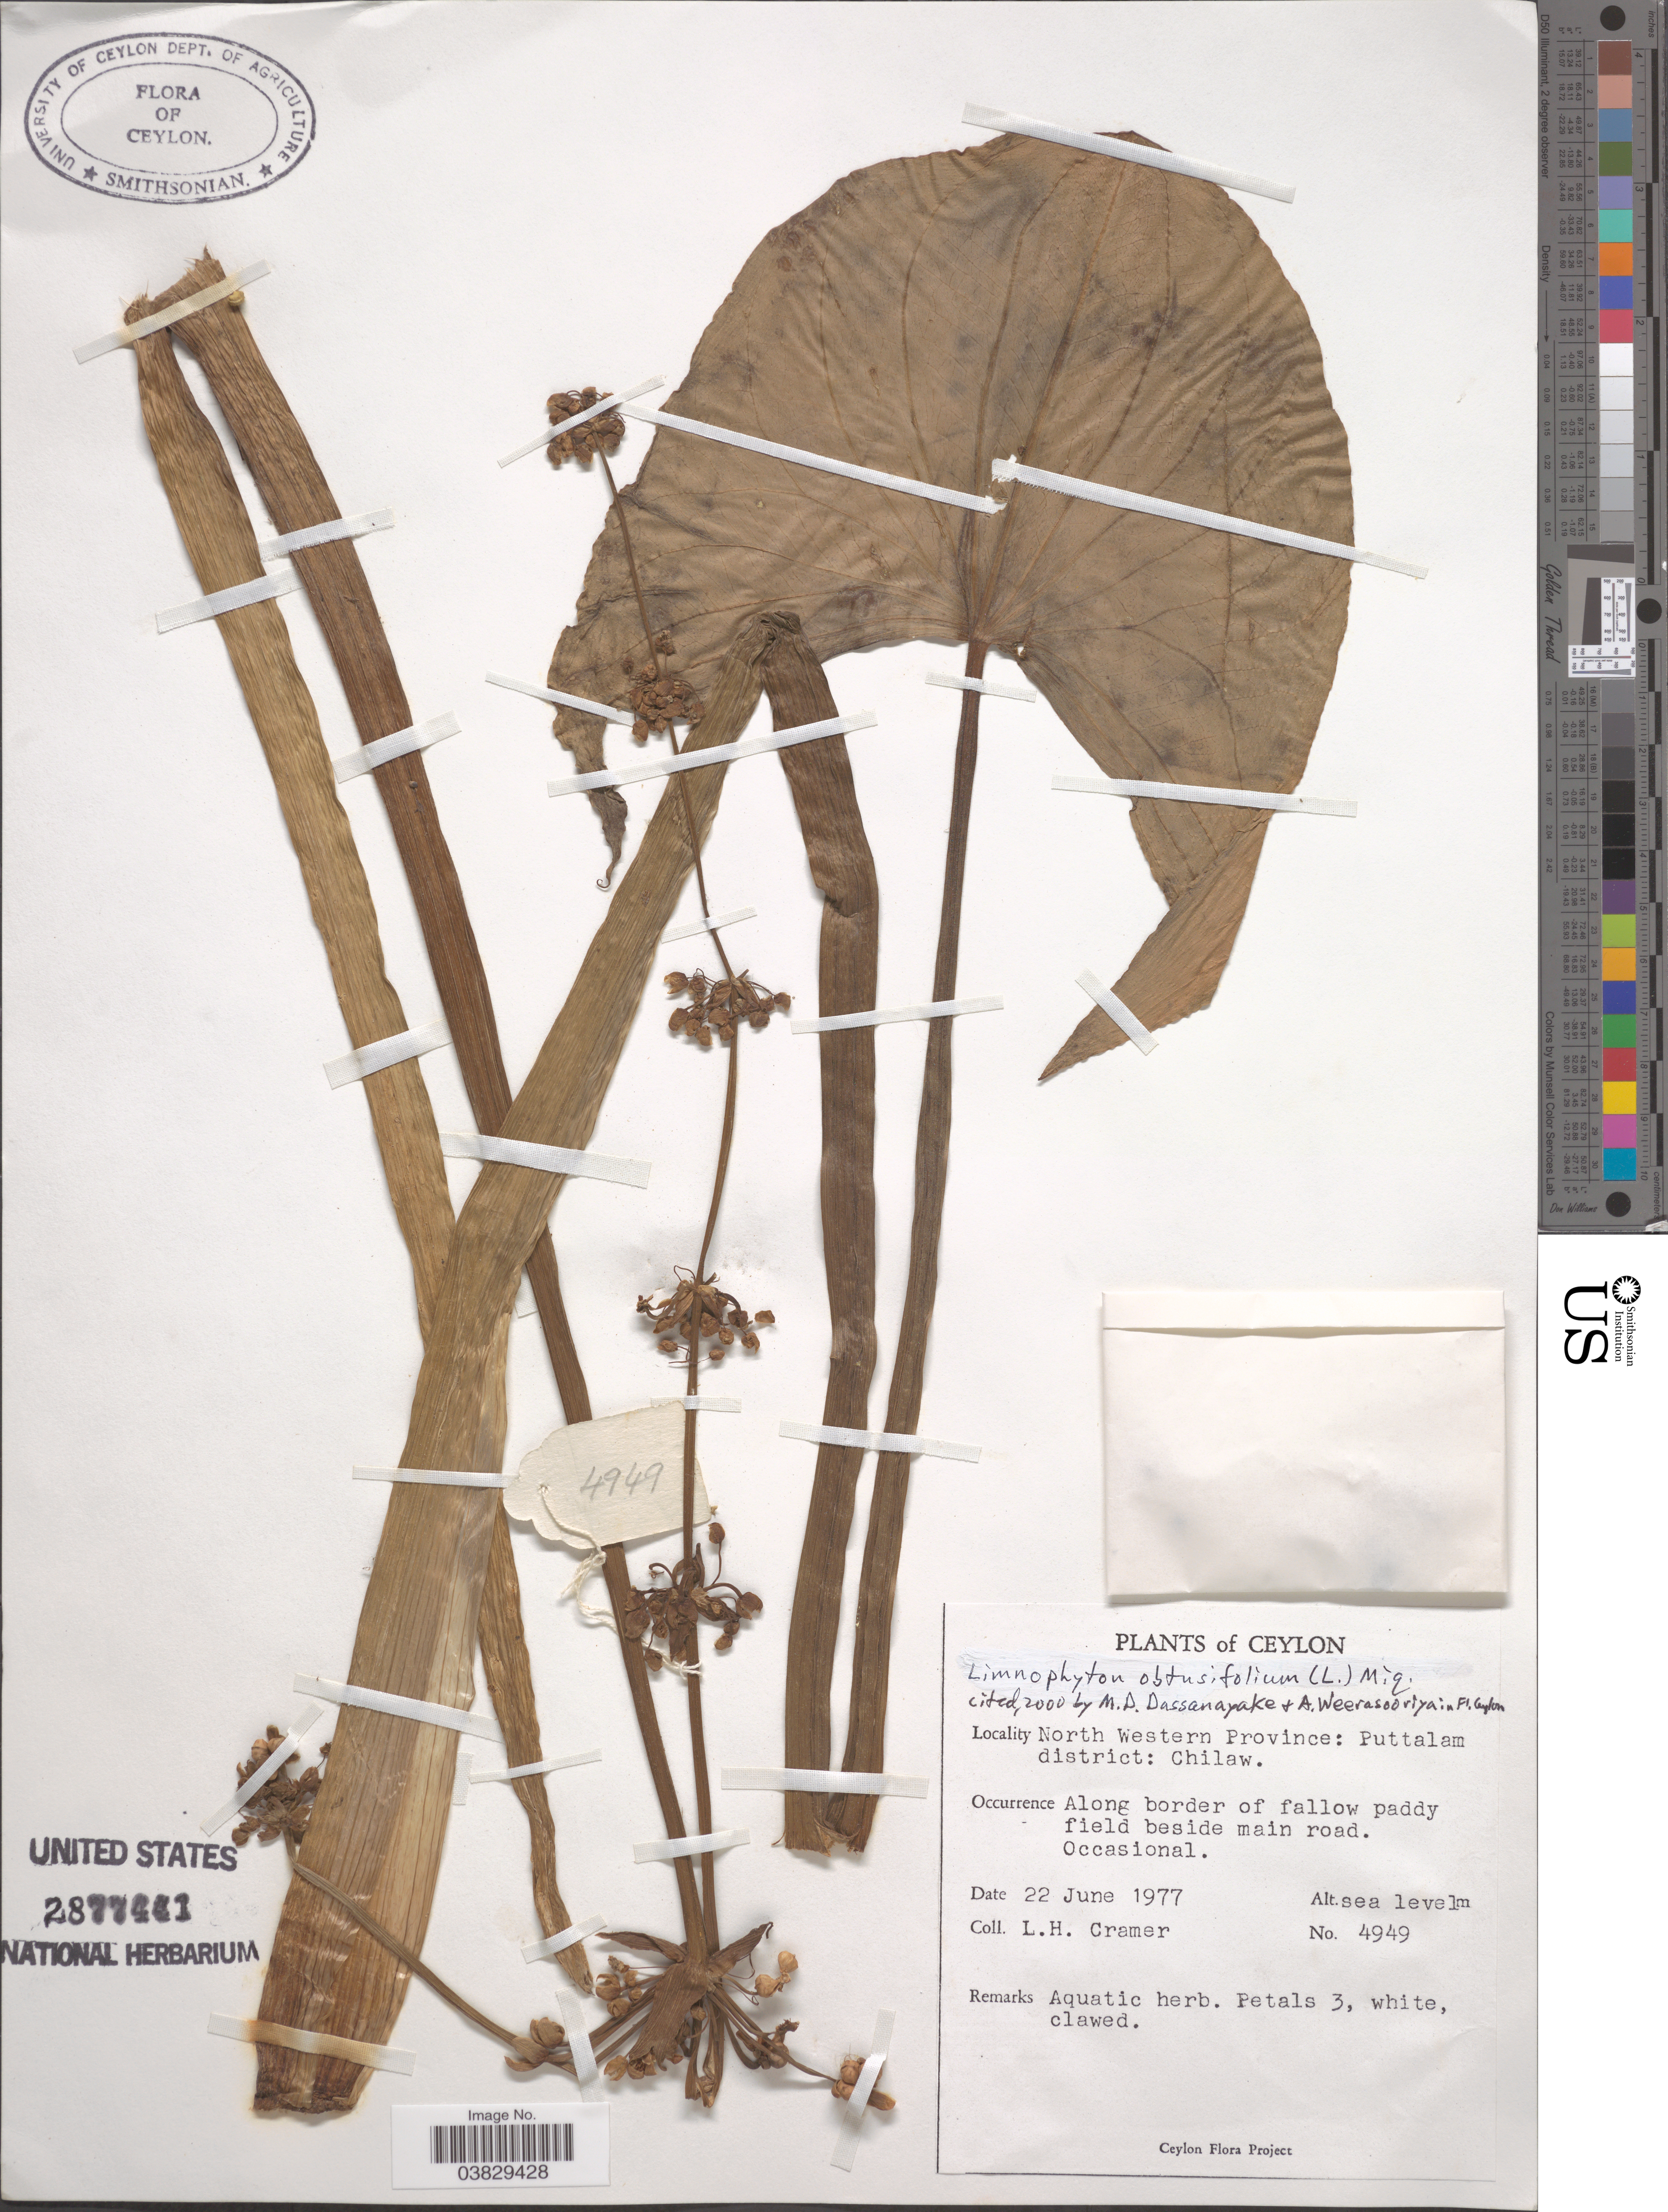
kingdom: Plantae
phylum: Tracheophyta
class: Liliopsida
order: Alismatales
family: Alismataceae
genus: Limnophyton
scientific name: Limnophyton obtusifolium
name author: (L.) Miq.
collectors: L. H. Cramer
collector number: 4949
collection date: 1977-06-22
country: Sri Lanka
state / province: North Western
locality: Ceylon. Puttalam district: Chilaw.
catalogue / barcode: US 2877441